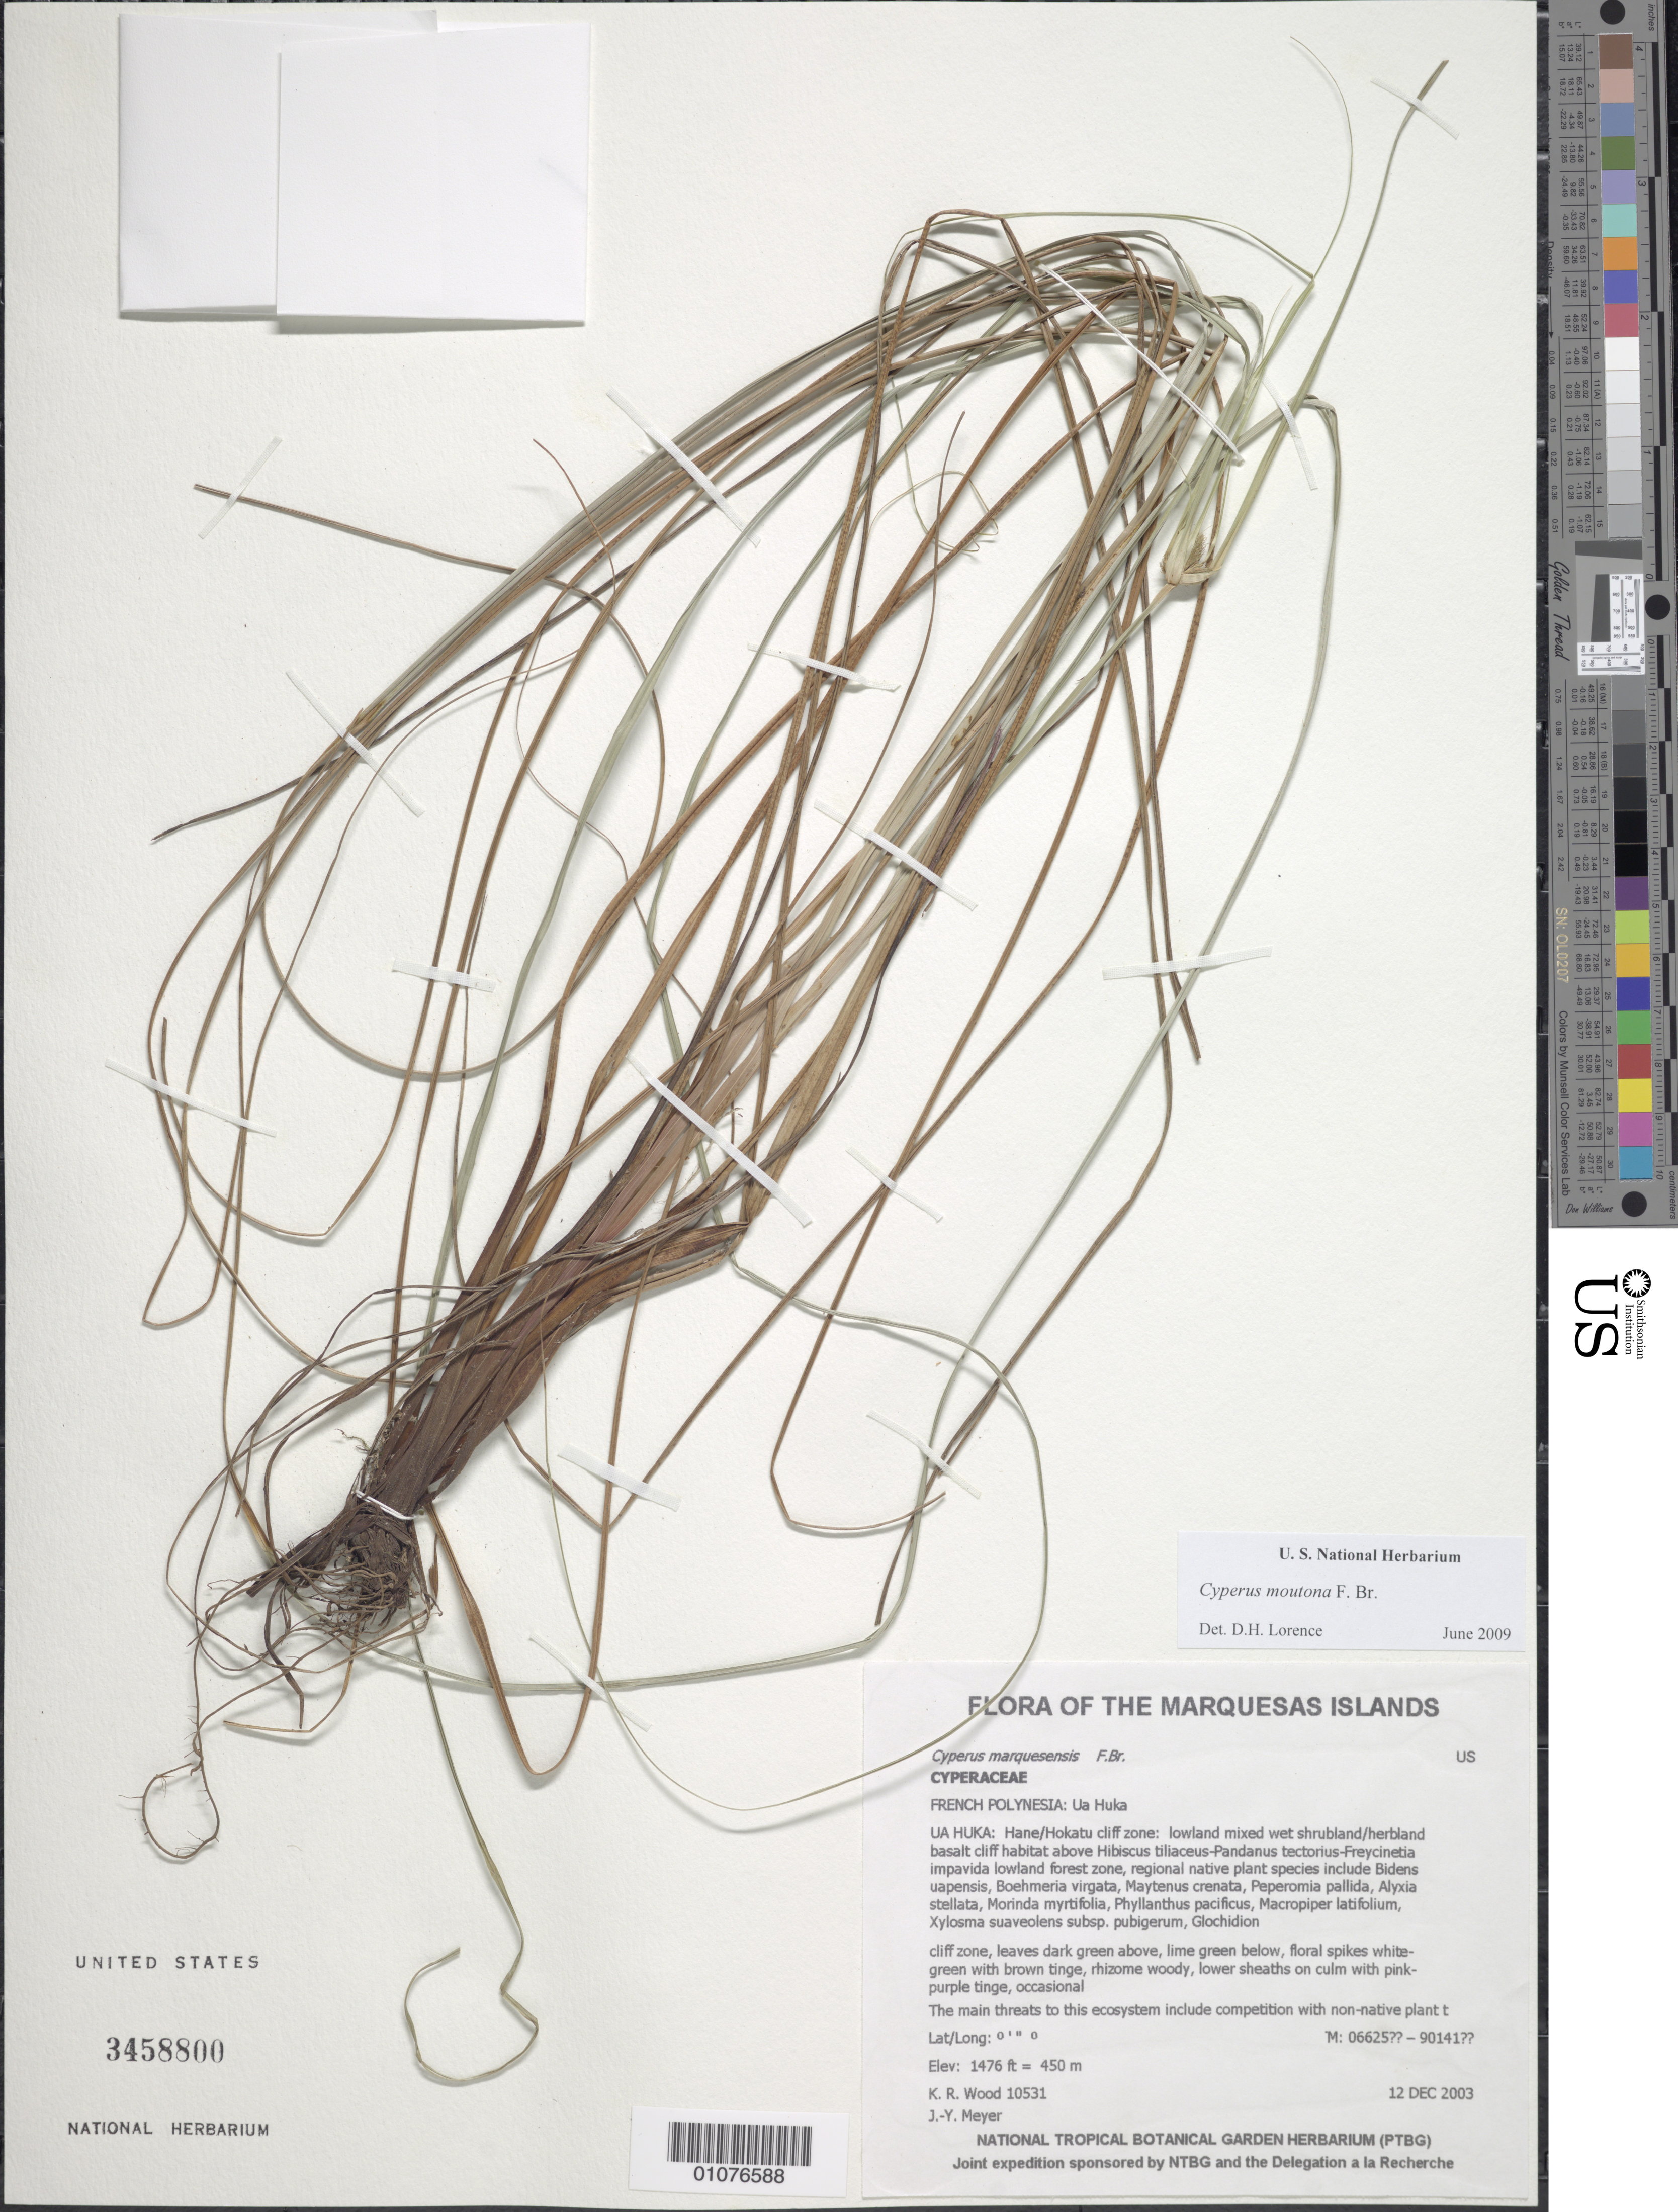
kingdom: Plantae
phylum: Tracheophyta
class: Liliopsida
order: Poales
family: Cyperaceae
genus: Cyperus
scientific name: Cyperus moutona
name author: F. Br.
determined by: Lorence, David H., (PTBG), National Tropical Botanical Garden (UNITED STATES)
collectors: K. R. Wood & J.-Y. Meyer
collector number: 10531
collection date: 2003-12-12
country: French Polynesia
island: Ua Huka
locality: Hane/Hokatu cliff zone: lowland mixed wet shrubland/herbland basalt cliff habitat above Hibiscus tiliaceus-Pandanus tectorius-Freycinetia impavida lowland forest zone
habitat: Cliff zone, 220 deg S aspect, vertical slope, scattered, mesic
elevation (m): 450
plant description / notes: Psidium guajava, Ageratum conyzoides, Zingiber zerumbet, Paspalum conjugatum, Coffea arabica, Oplismenus compositus, and Kyllinga brevifolia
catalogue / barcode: US 3458800